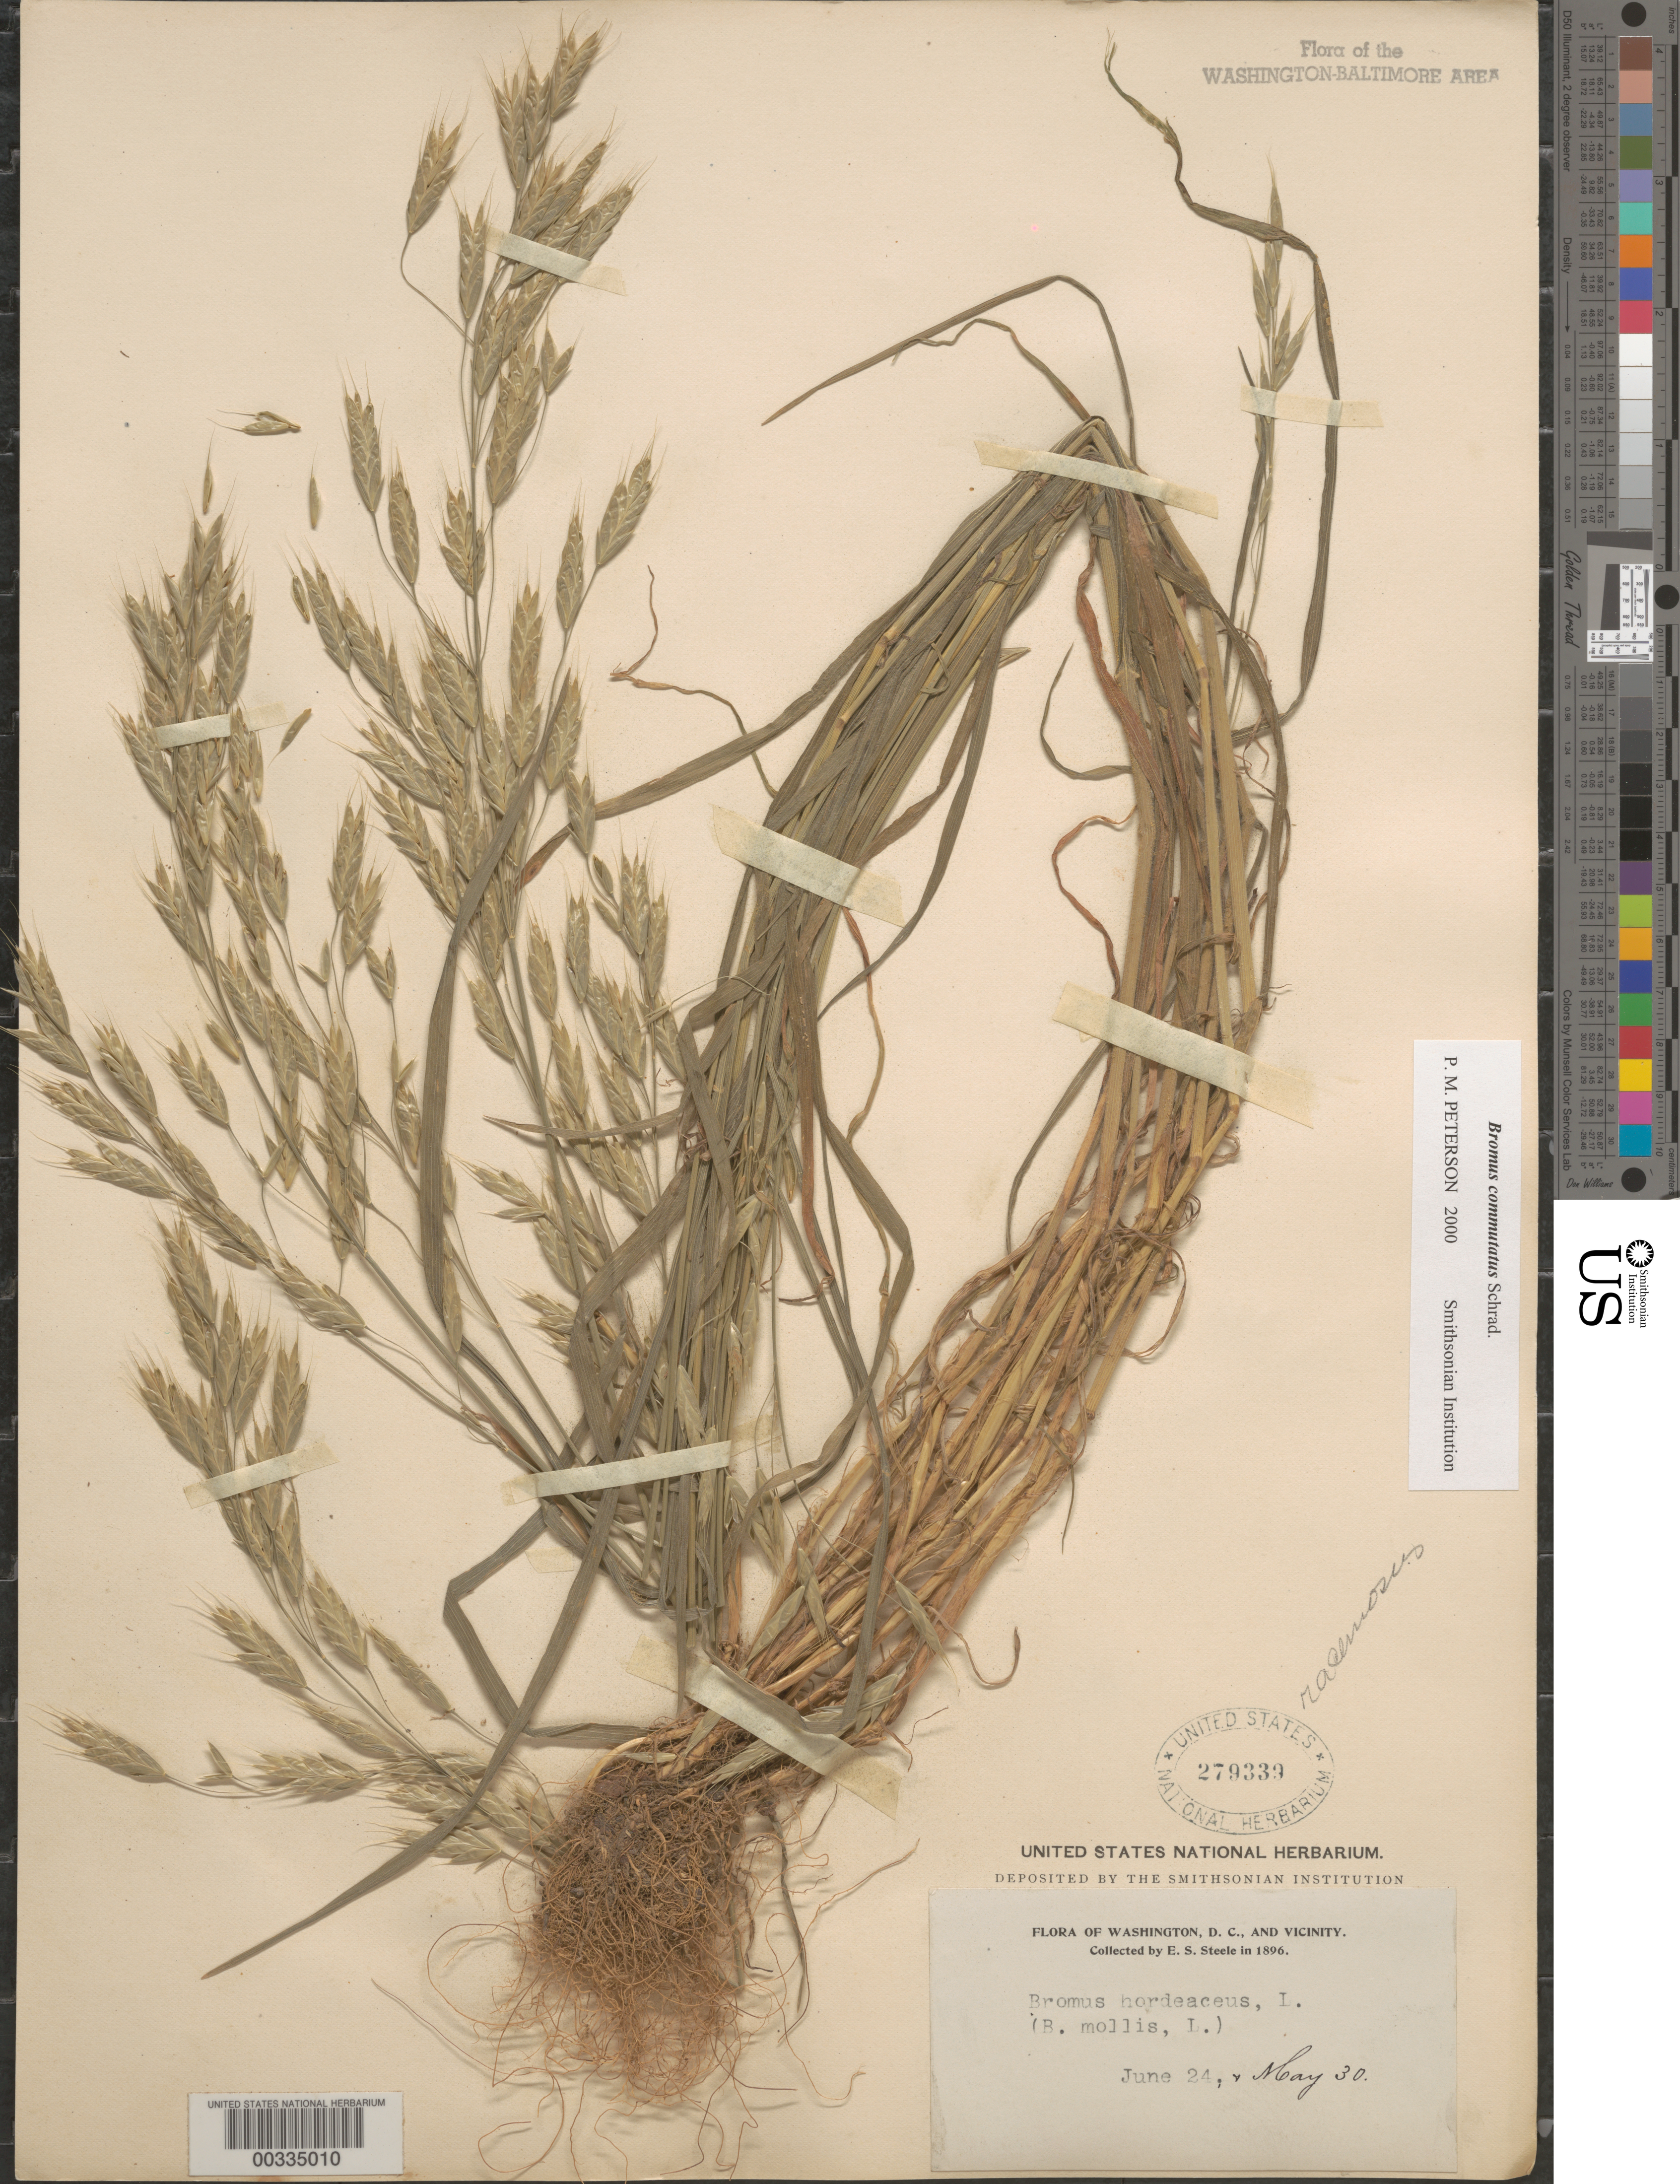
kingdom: Plantae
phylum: Tracheophyta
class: Liliopsida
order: Poales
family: Poaceae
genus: Bromus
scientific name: Bromus commutatus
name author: Schrad.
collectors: E. Steele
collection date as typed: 24 Jun 1896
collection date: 1896-06-24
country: United States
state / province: District of Columbia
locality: Washington DC area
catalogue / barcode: US 279339